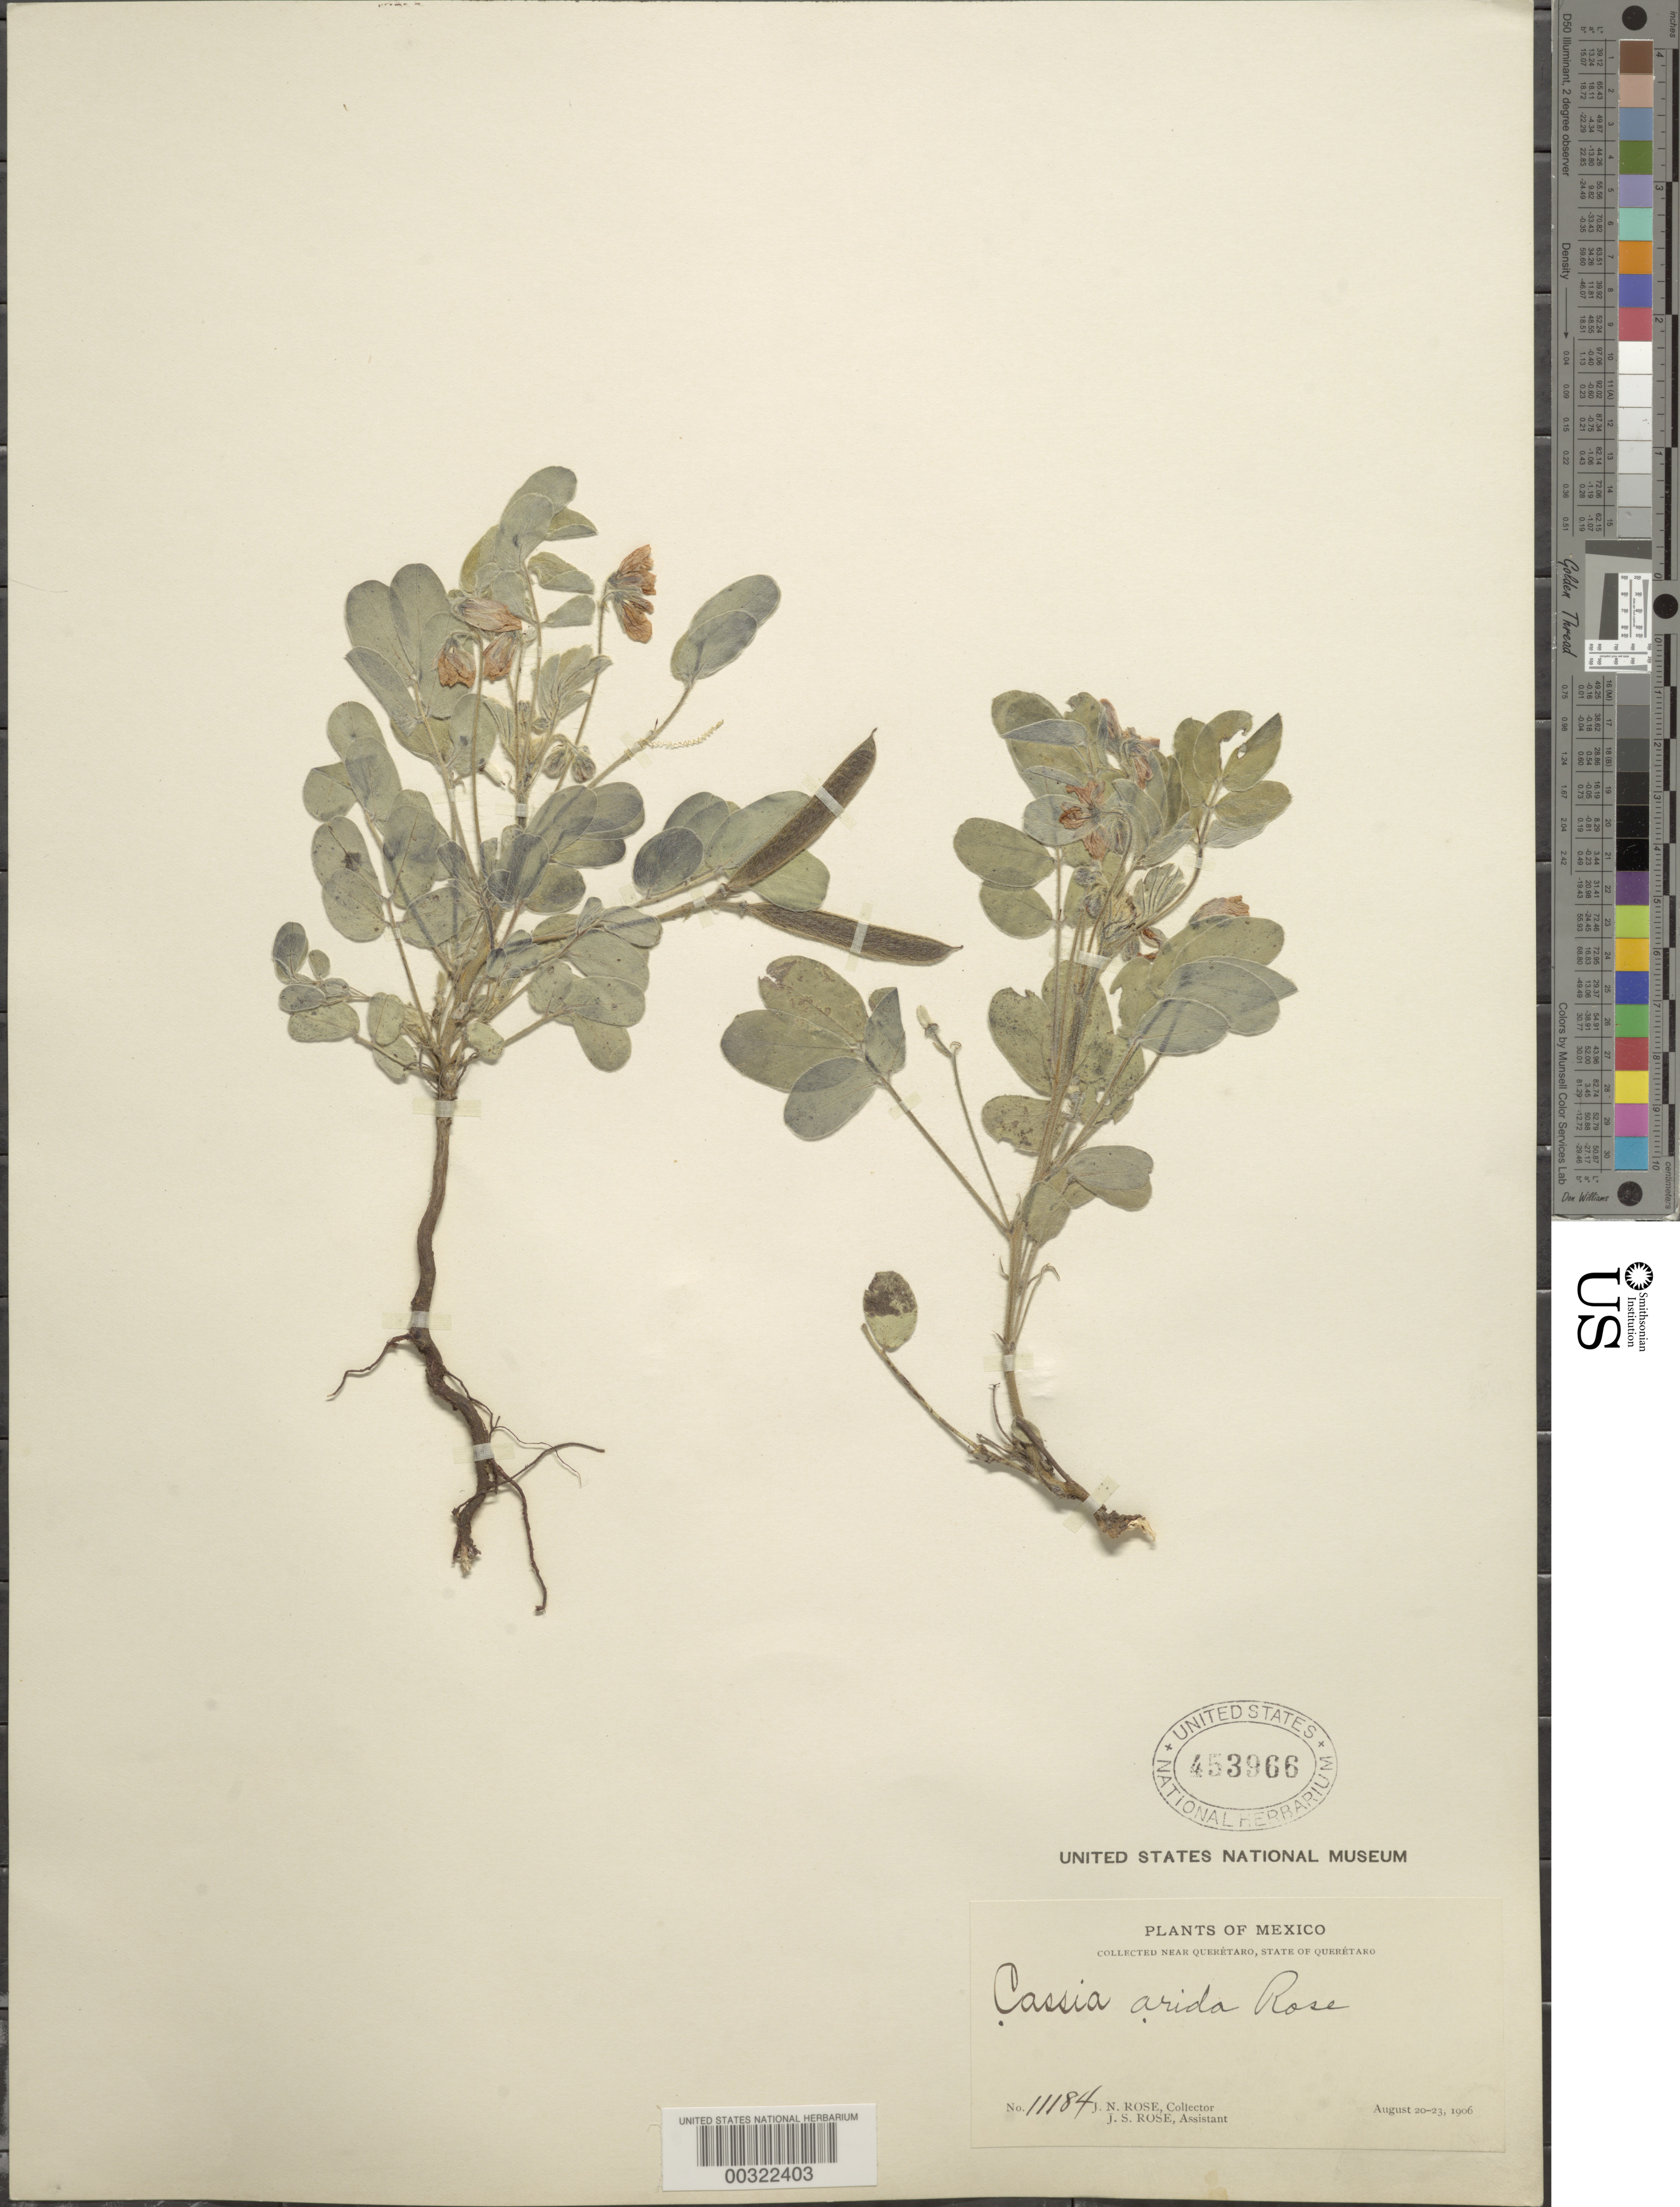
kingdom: Plantae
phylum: Tracheophyta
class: Magnoliopsida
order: Fabales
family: Fabaceae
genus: Senna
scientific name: Senna arida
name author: (Rose) H.S. Irwin & Barneby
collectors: J. N. Rose & J. S. Rose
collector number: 11184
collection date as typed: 20 Aug 1906 to 23 Aug 1906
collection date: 1906-08-20/1906-08-23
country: Mexico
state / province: Querétaro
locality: Near Querétaro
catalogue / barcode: US 453966